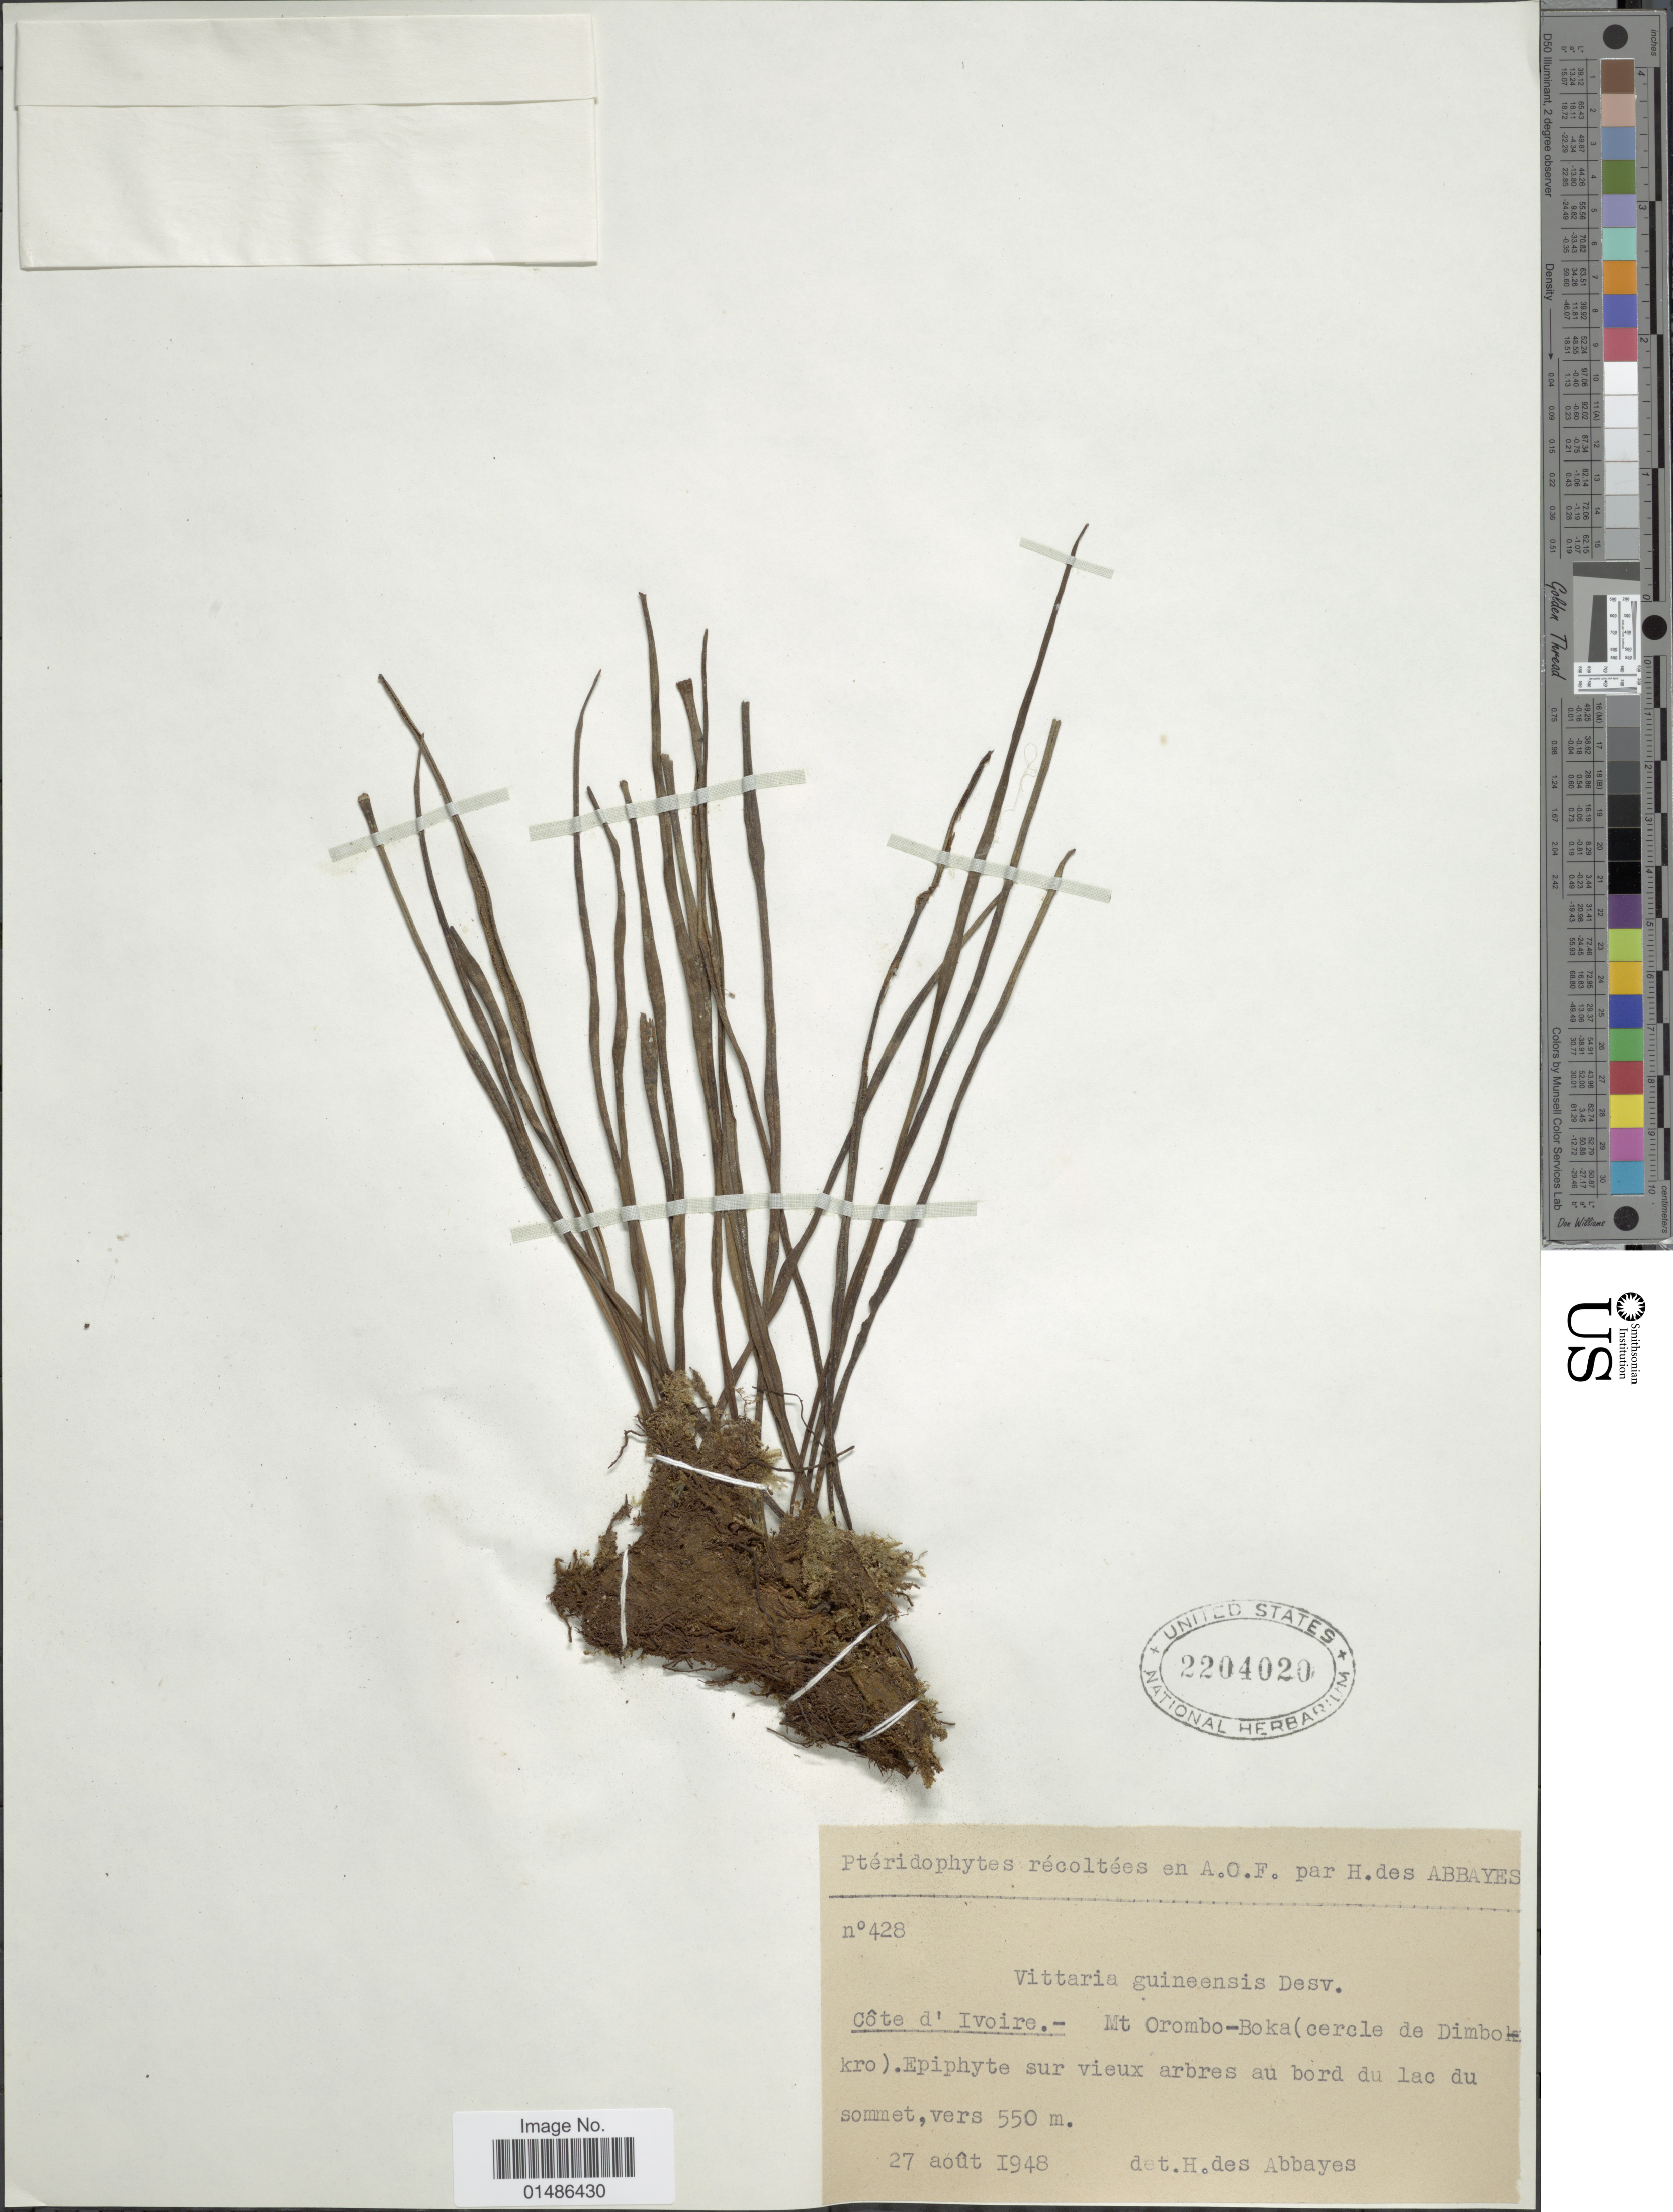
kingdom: Plantae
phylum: Tracheophyta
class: Polypodiopsida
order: Polypodiales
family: Pteridaceae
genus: Haplopteris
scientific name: Haplopteris guineensis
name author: (Desv.) E.H. Crane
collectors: A. Abbayes & H. R. Abbayes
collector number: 428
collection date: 1948-08-27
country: Ivory Coast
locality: Côte d' Ivoire.- Mt Orombo-Boka (cercle de Dimbokro). Epiphyte sur vieux arbres au bord du lac du sommet.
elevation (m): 550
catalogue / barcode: US 2204020